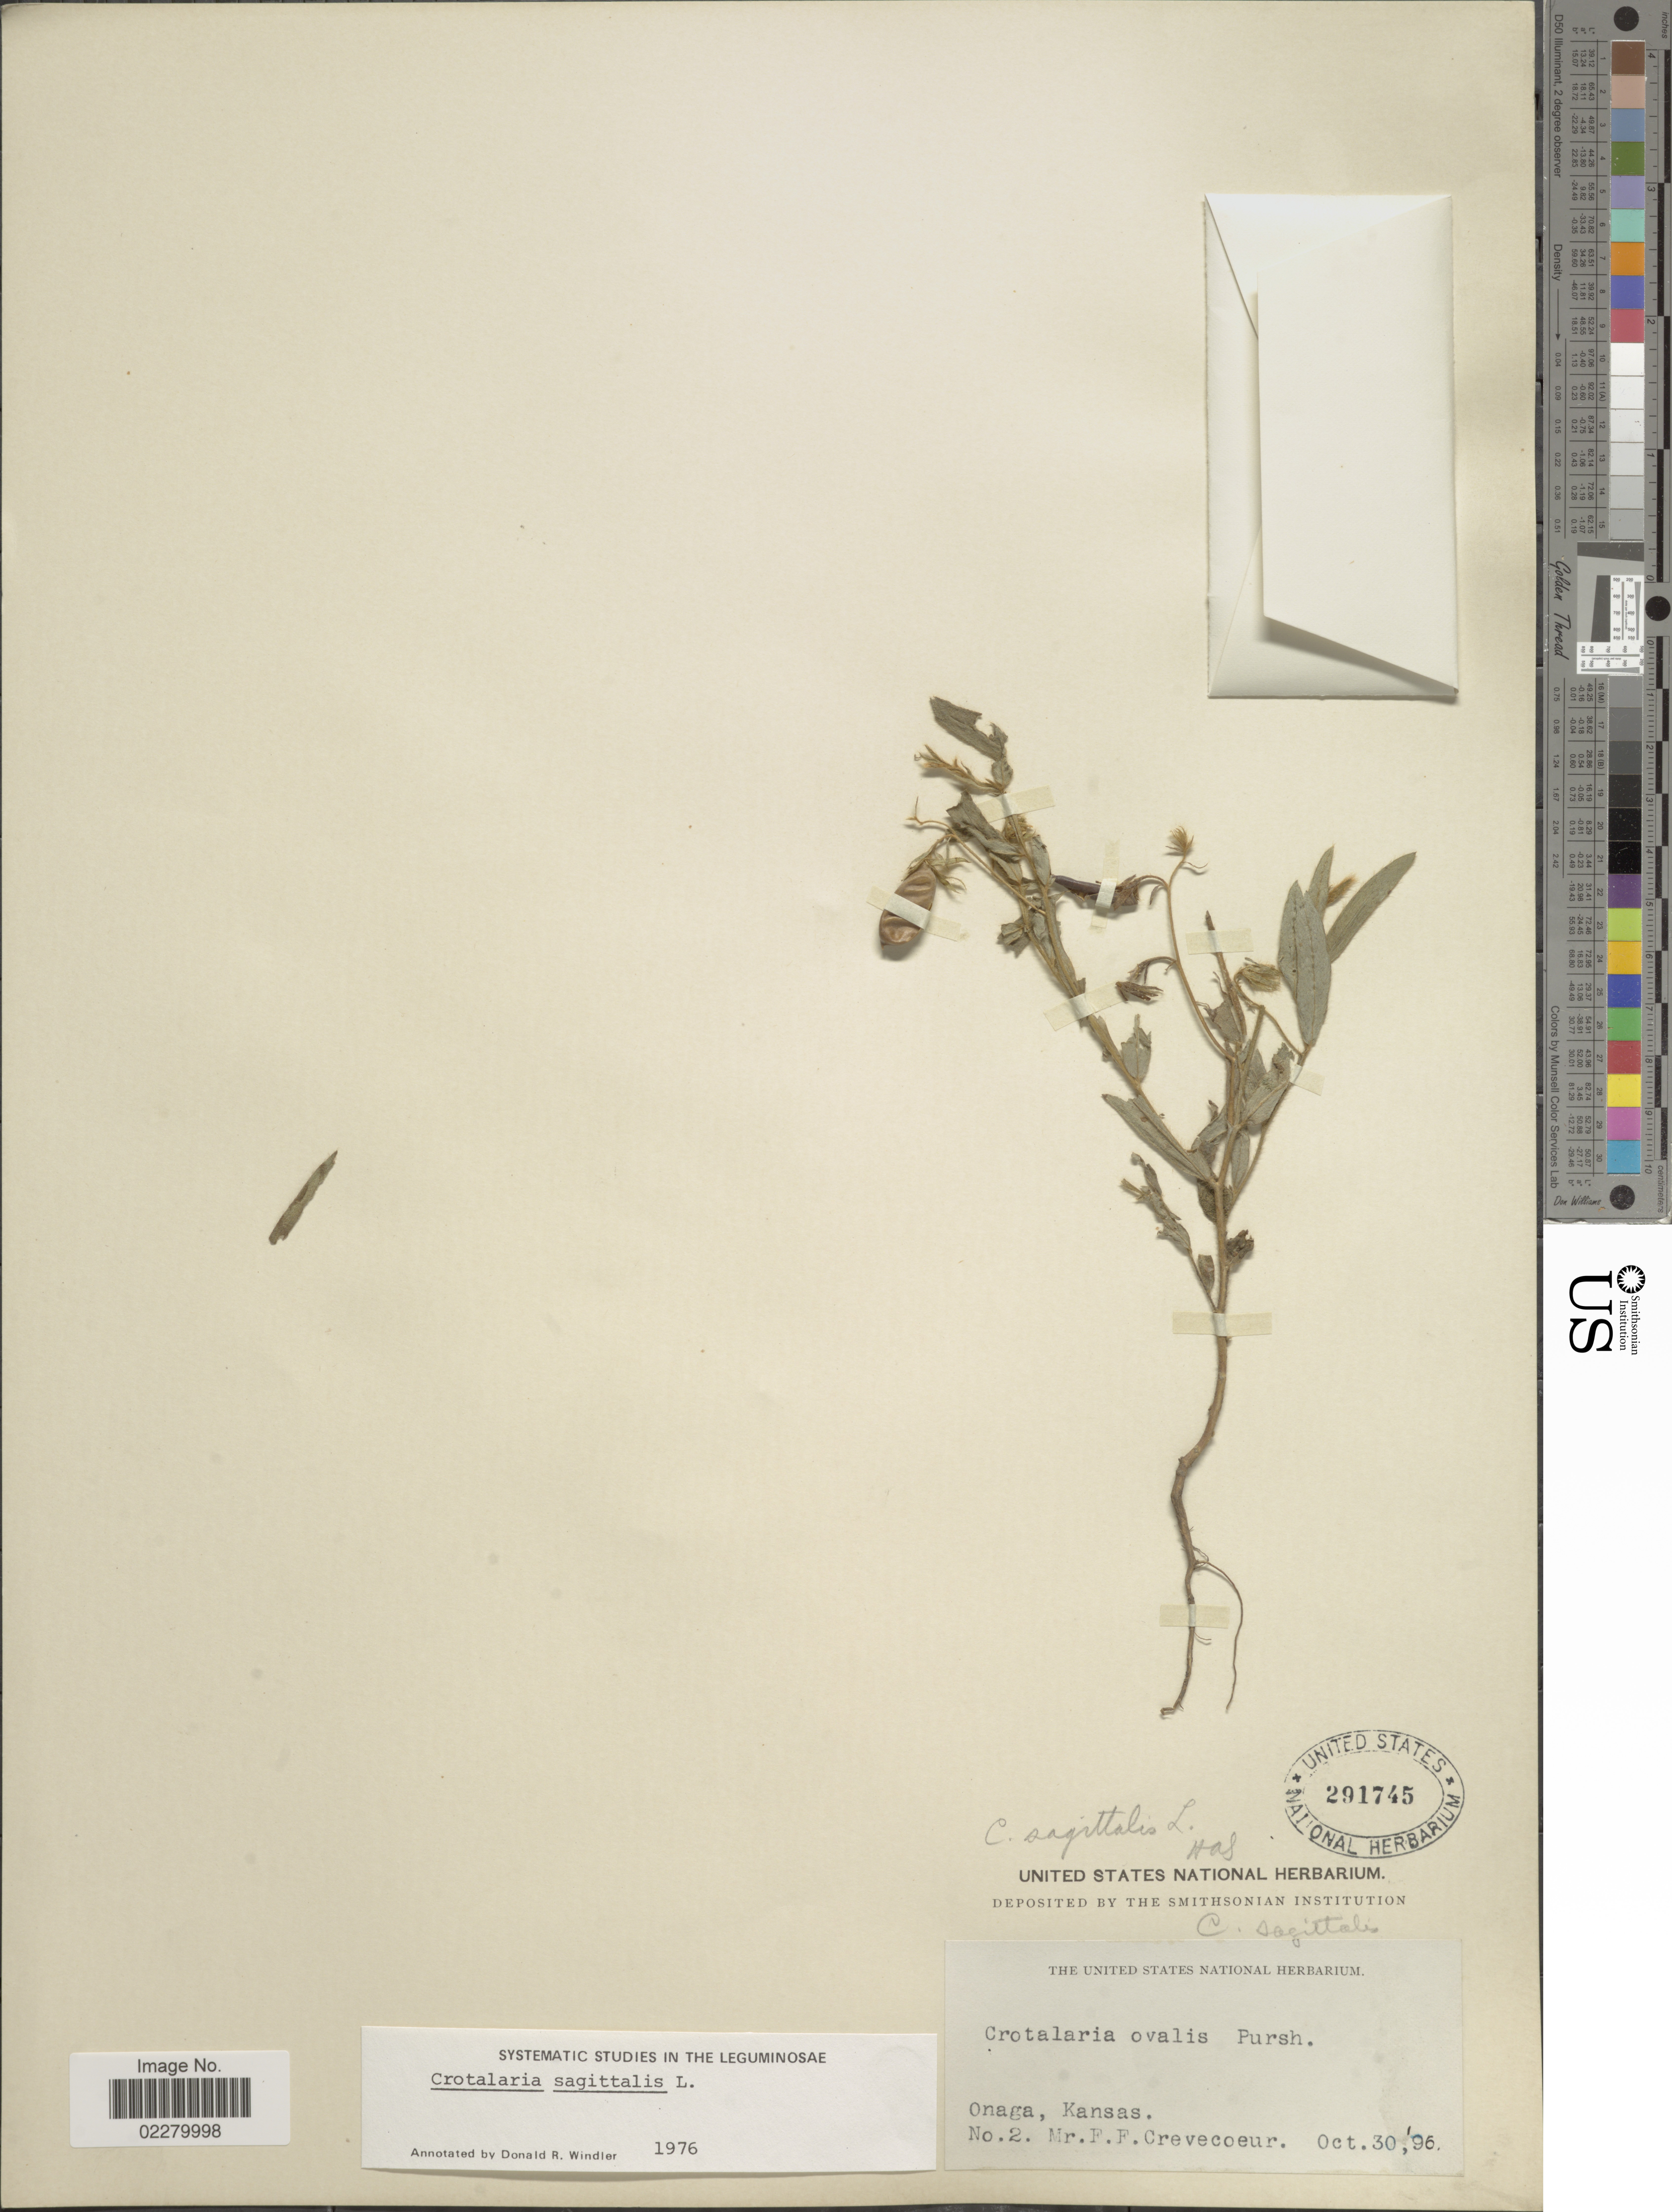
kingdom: Plantae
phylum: Tracheophyta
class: Magnoliopsida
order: Fabales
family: Fabaceae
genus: Crotalaria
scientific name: Crotalaria sagittalis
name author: L.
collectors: F. F. Crevecoeur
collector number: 2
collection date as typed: Transcribed d/m/y: 30/10/96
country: United States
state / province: Kansas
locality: Onaga, Kansas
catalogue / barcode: US 291745